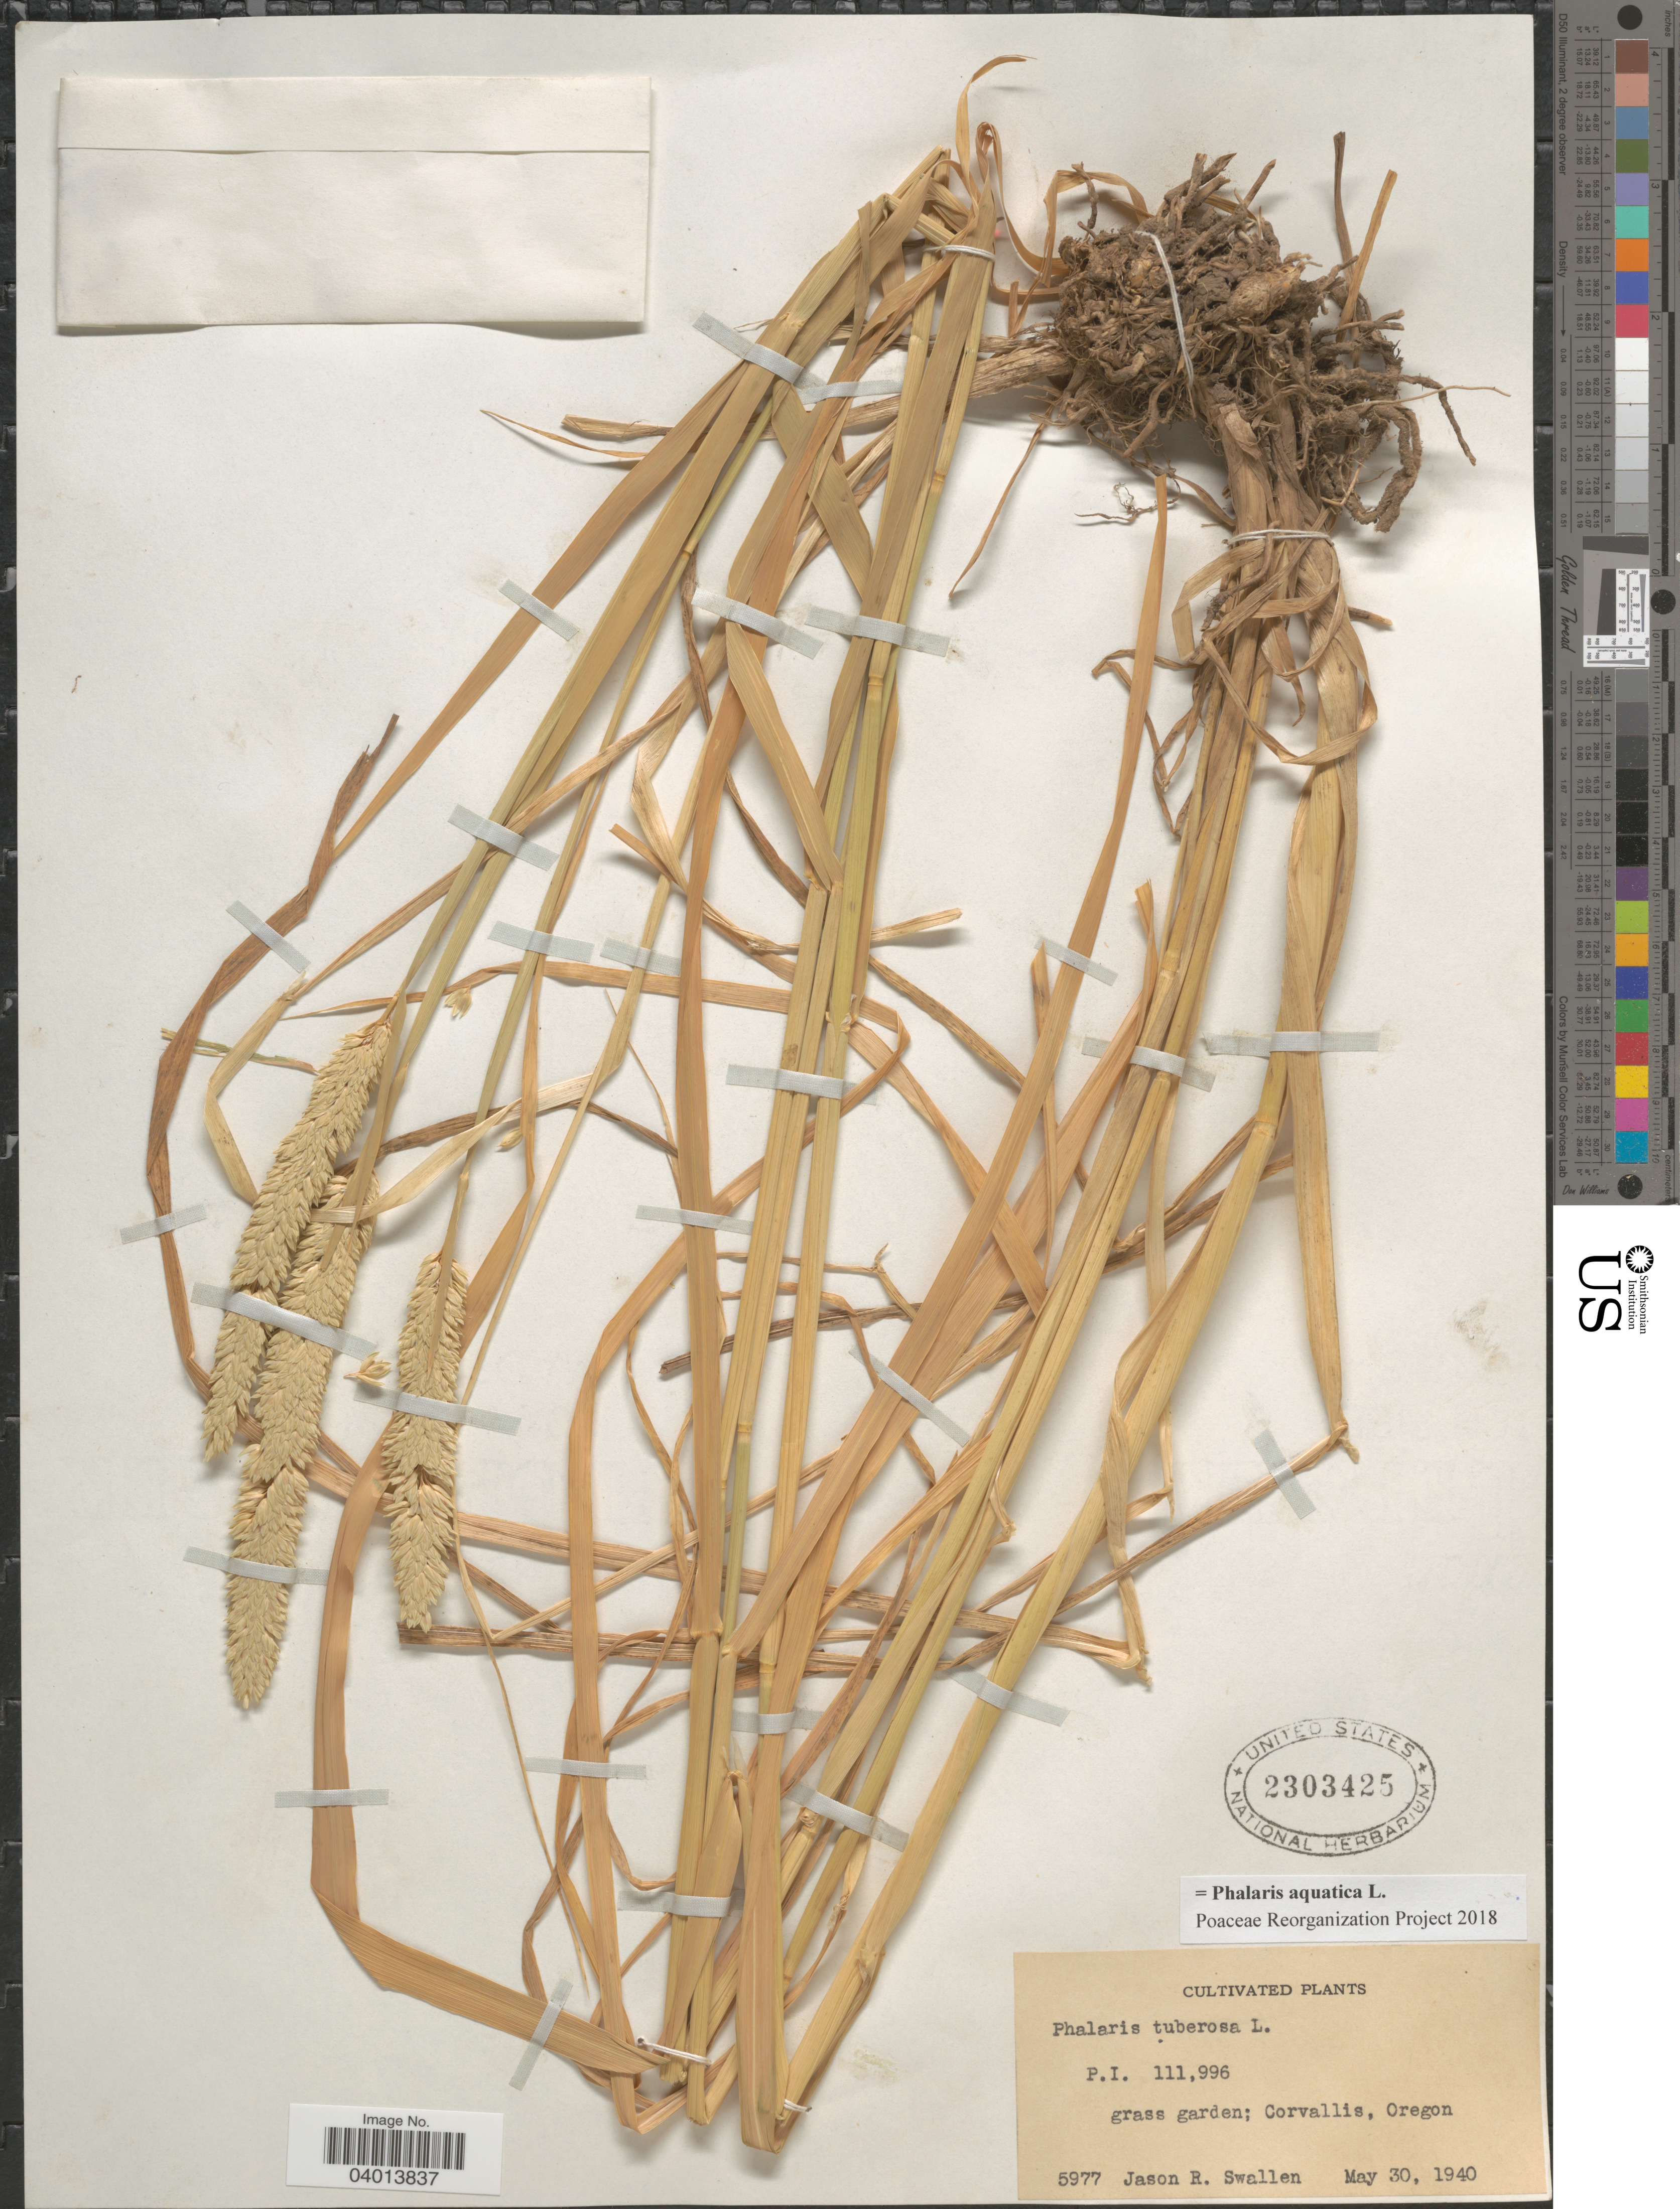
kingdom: Plantae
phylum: Tracheophyta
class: Liliopsida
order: Poales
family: Poaceae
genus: Phalaris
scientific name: Phalaris aquatica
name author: L.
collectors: J. R. Swallen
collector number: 5977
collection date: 1940-05-30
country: United States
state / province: Oregon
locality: Grass garden; Corvallis.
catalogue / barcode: US 2303425